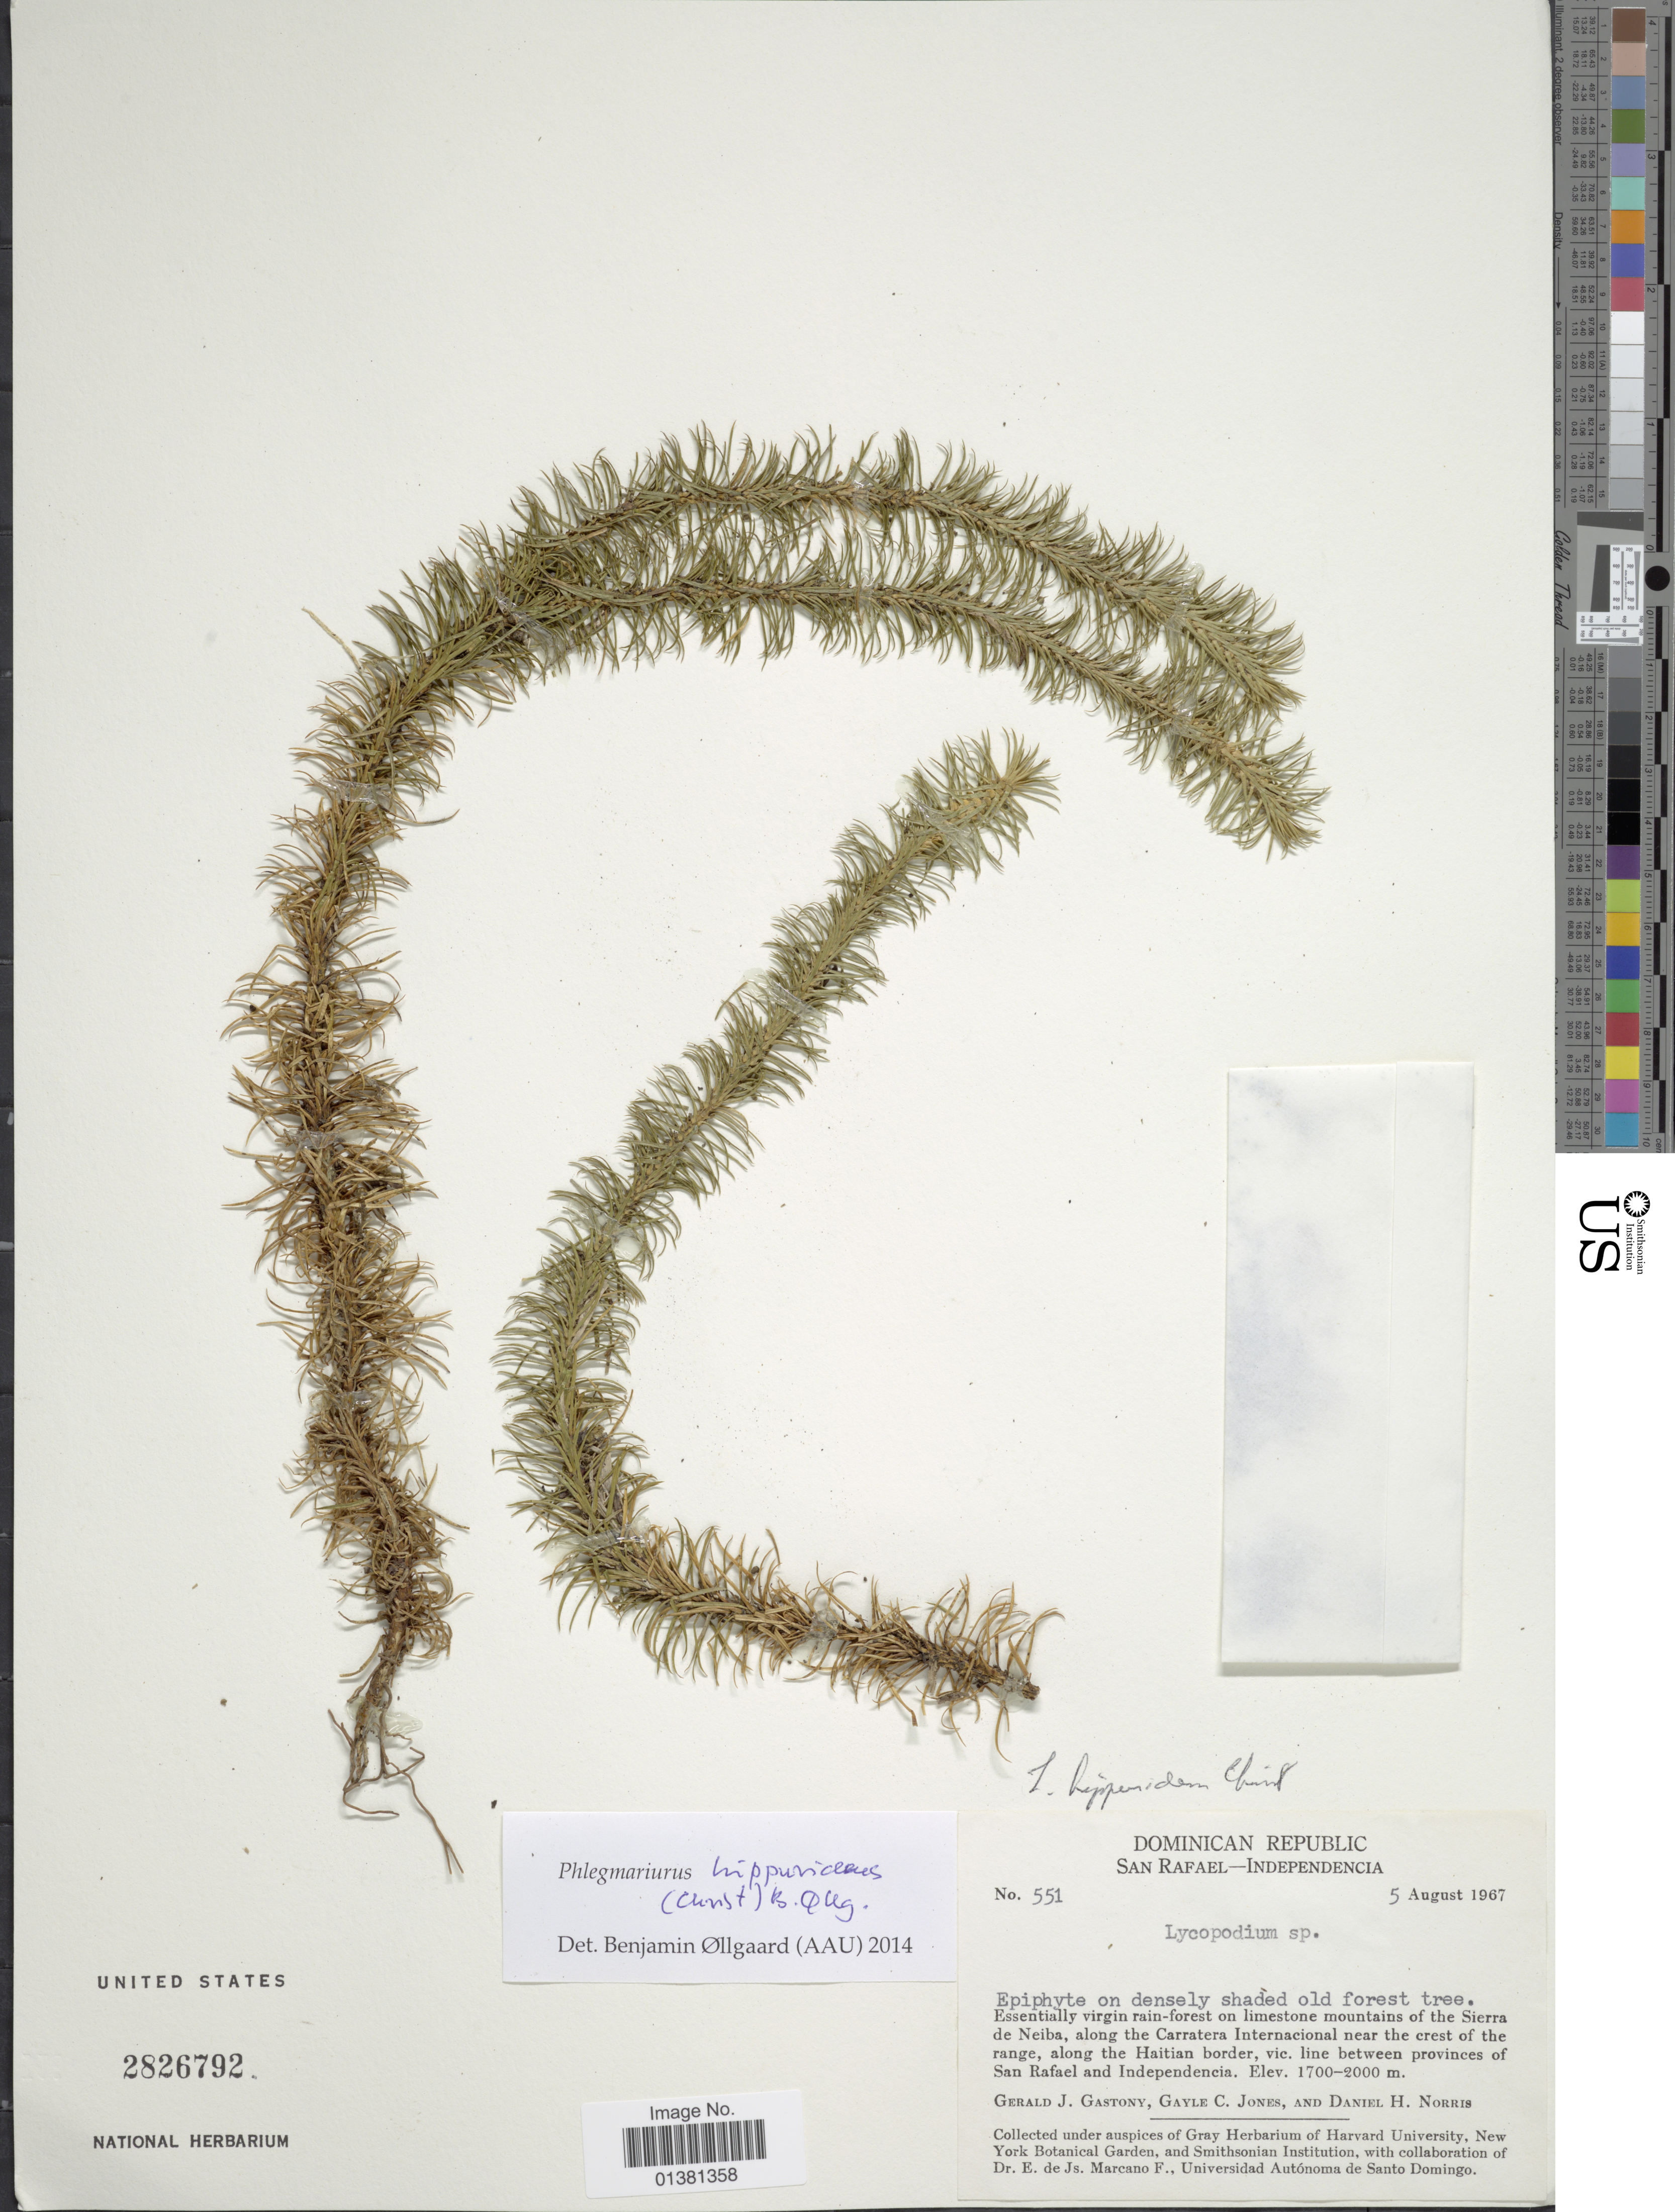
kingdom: Plantae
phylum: Tracheophyta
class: Lycopodiopsida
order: Lycopodiales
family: Lycopodiaceae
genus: Phlegmariurus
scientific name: Phlegmariurus hippurideus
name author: (Christ) B. Øllg.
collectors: G. Gastony, G. C. Jones & D. H. Norris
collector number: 551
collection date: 1967-08-05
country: Dominican Republic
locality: San Rafael, on limestone mountains of the Sierra de Neiba, along the Carratera Internacional near the crest of the range, along the Haitian border, vic. line between provinces of San Rafael and Independencia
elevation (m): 1700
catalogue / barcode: US 2826792